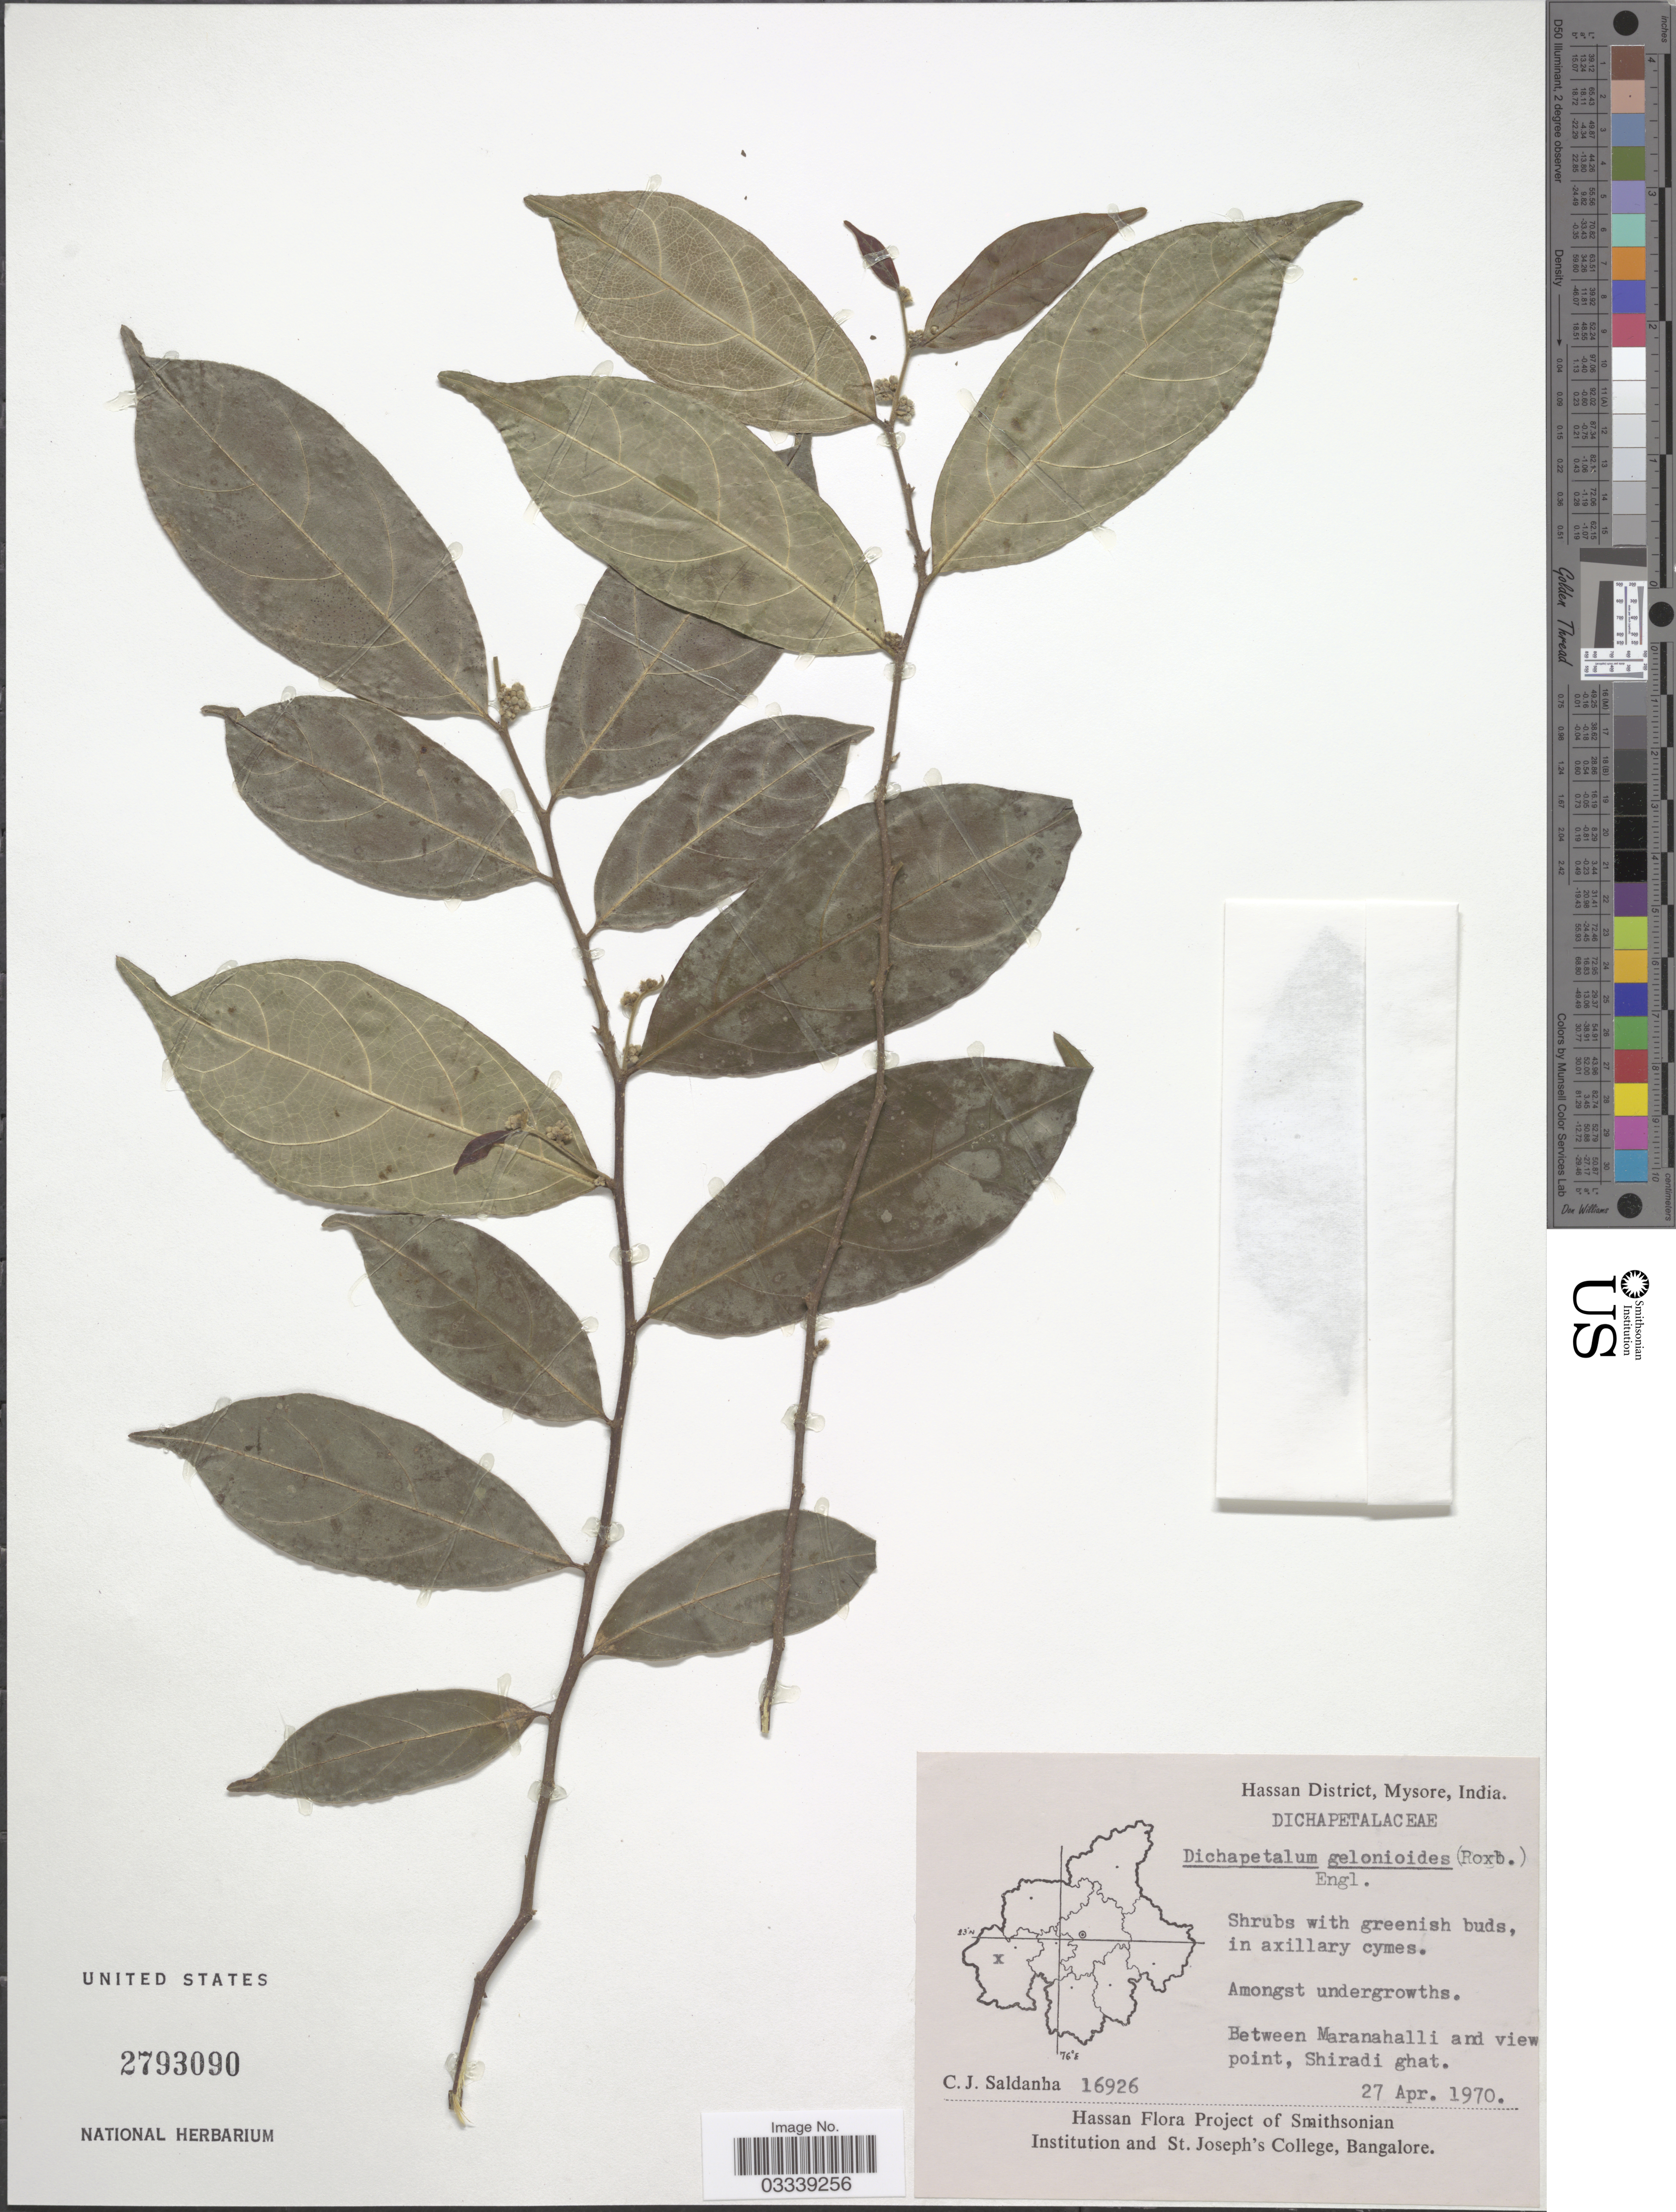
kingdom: Plantae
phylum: Tracheophyta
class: Magnoliopsida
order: Malpighiales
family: Dichapetalaceae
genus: Dichapetalum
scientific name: Dichapetalum gelonioides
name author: (Roxb.) Engl.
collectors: C. J. Saldanha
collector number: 16926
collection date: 1970-04-27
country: India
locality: Hassan District, Mysore, Between Maranahallo and viewpoint, Shiradi ghat.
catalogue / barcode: US 2793090